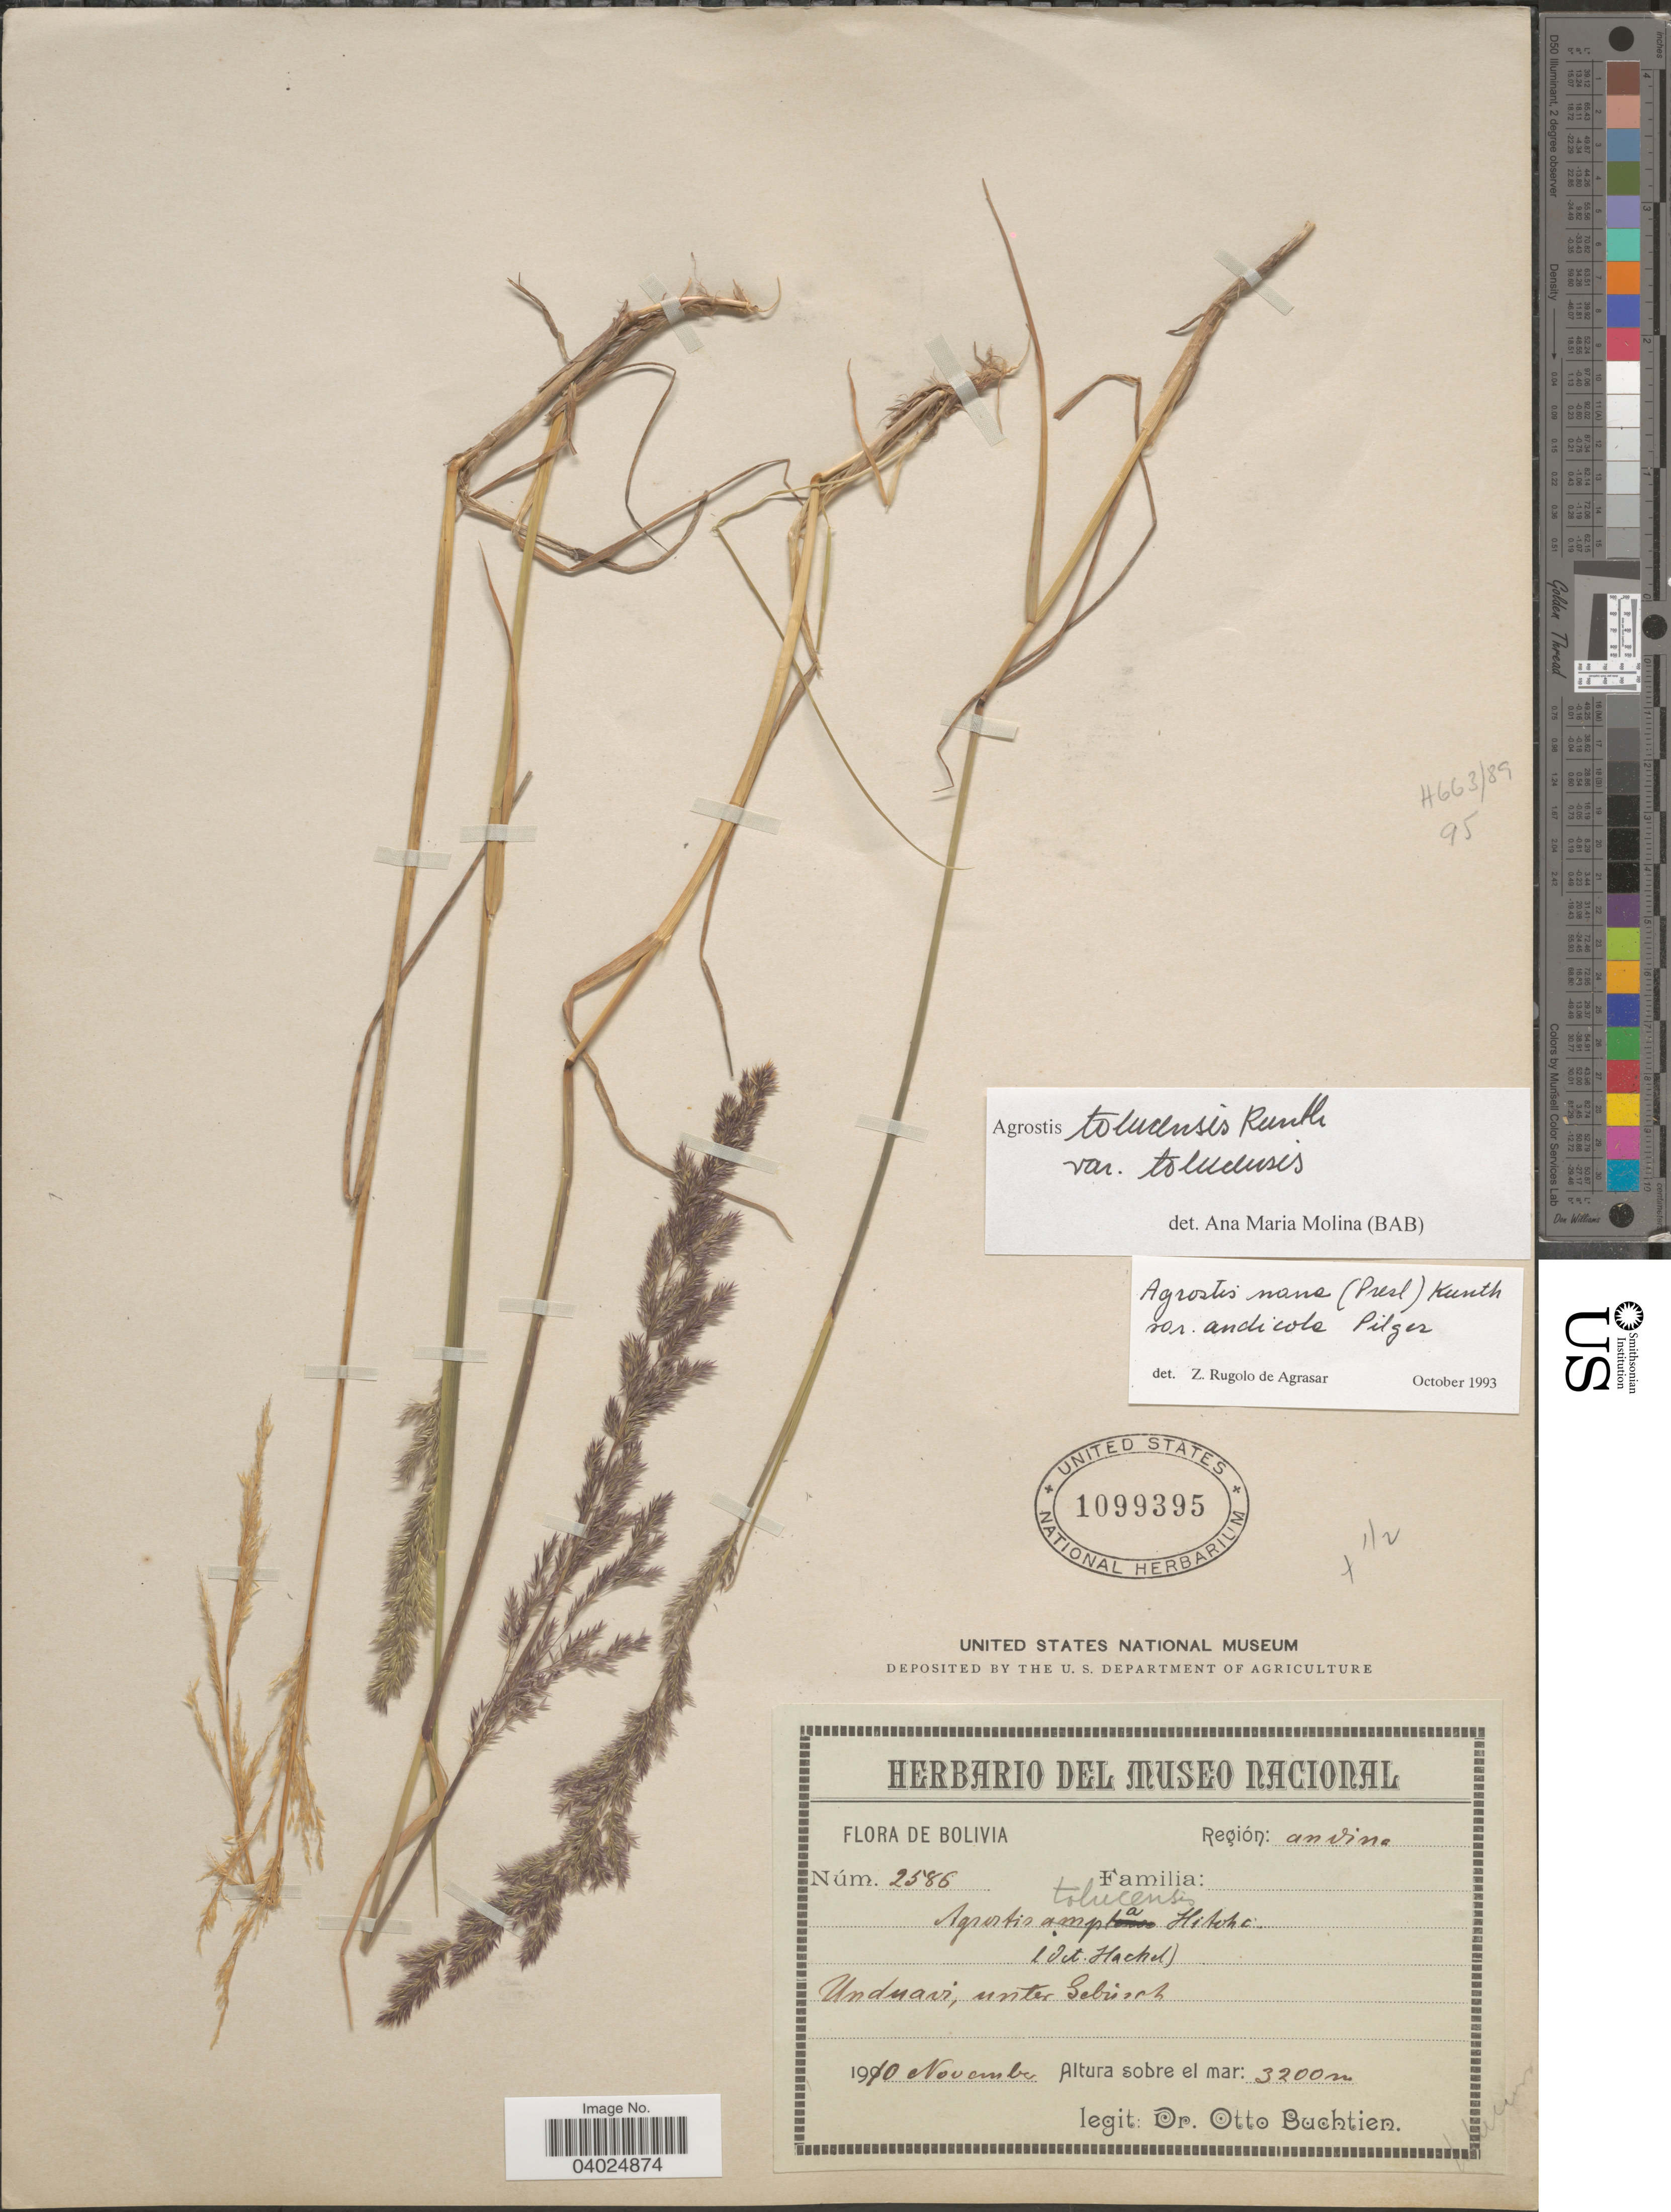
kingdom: Plantae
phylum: Tracheophyta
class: Liliopsida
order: Poales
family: Poaceae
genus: Agrostis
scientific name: Agrostis tolucensis Kunth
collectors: O. Buchtien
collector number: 2586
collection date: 1910-11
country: Bolivia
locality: Región: andine. Unduavi, unter Gebirsch.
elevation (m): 3200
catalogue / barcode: US 1099395